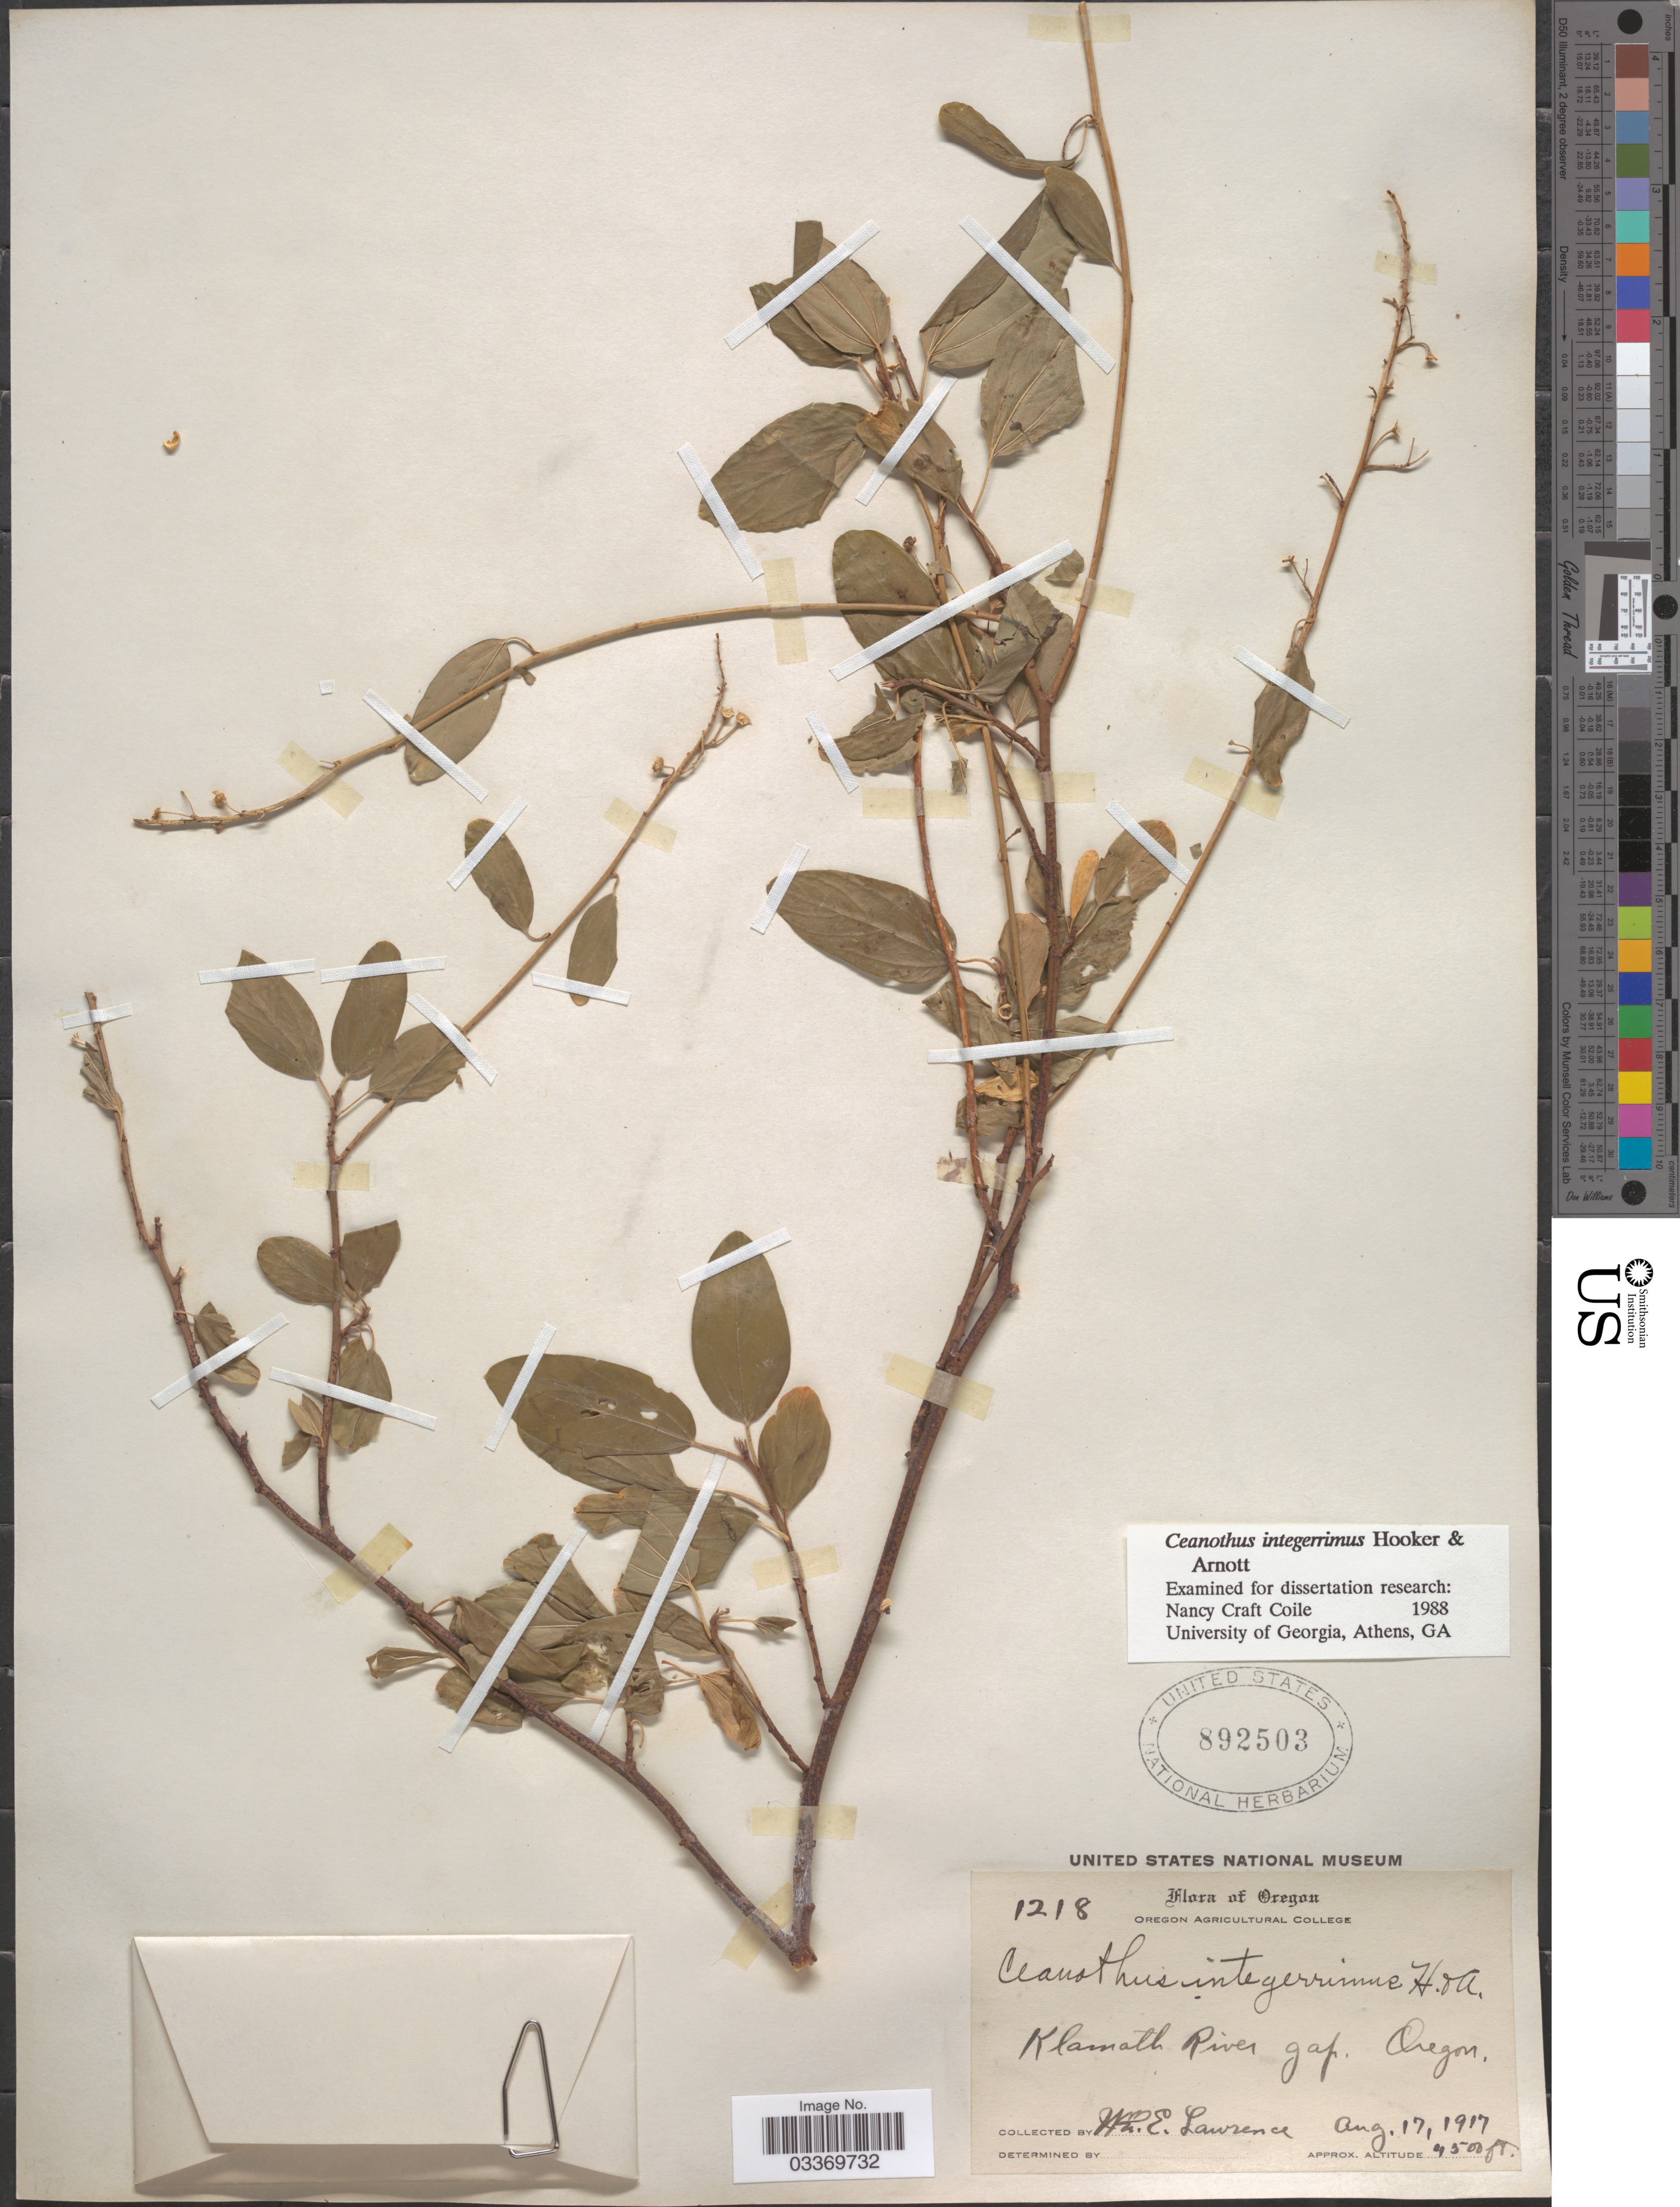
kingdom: Plantae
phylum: Tracheophyta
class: Magnoliopsida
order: Rosales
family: Rhamnaceae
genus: Ceanothus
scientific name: Ceanothus integerrimus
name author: Hook. & Arn.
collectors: W. Lawrence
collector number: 1218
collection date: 1917-08-17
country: United States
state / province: Oregon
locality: Klamath River gap.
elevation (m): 1372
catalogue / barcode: US 892503